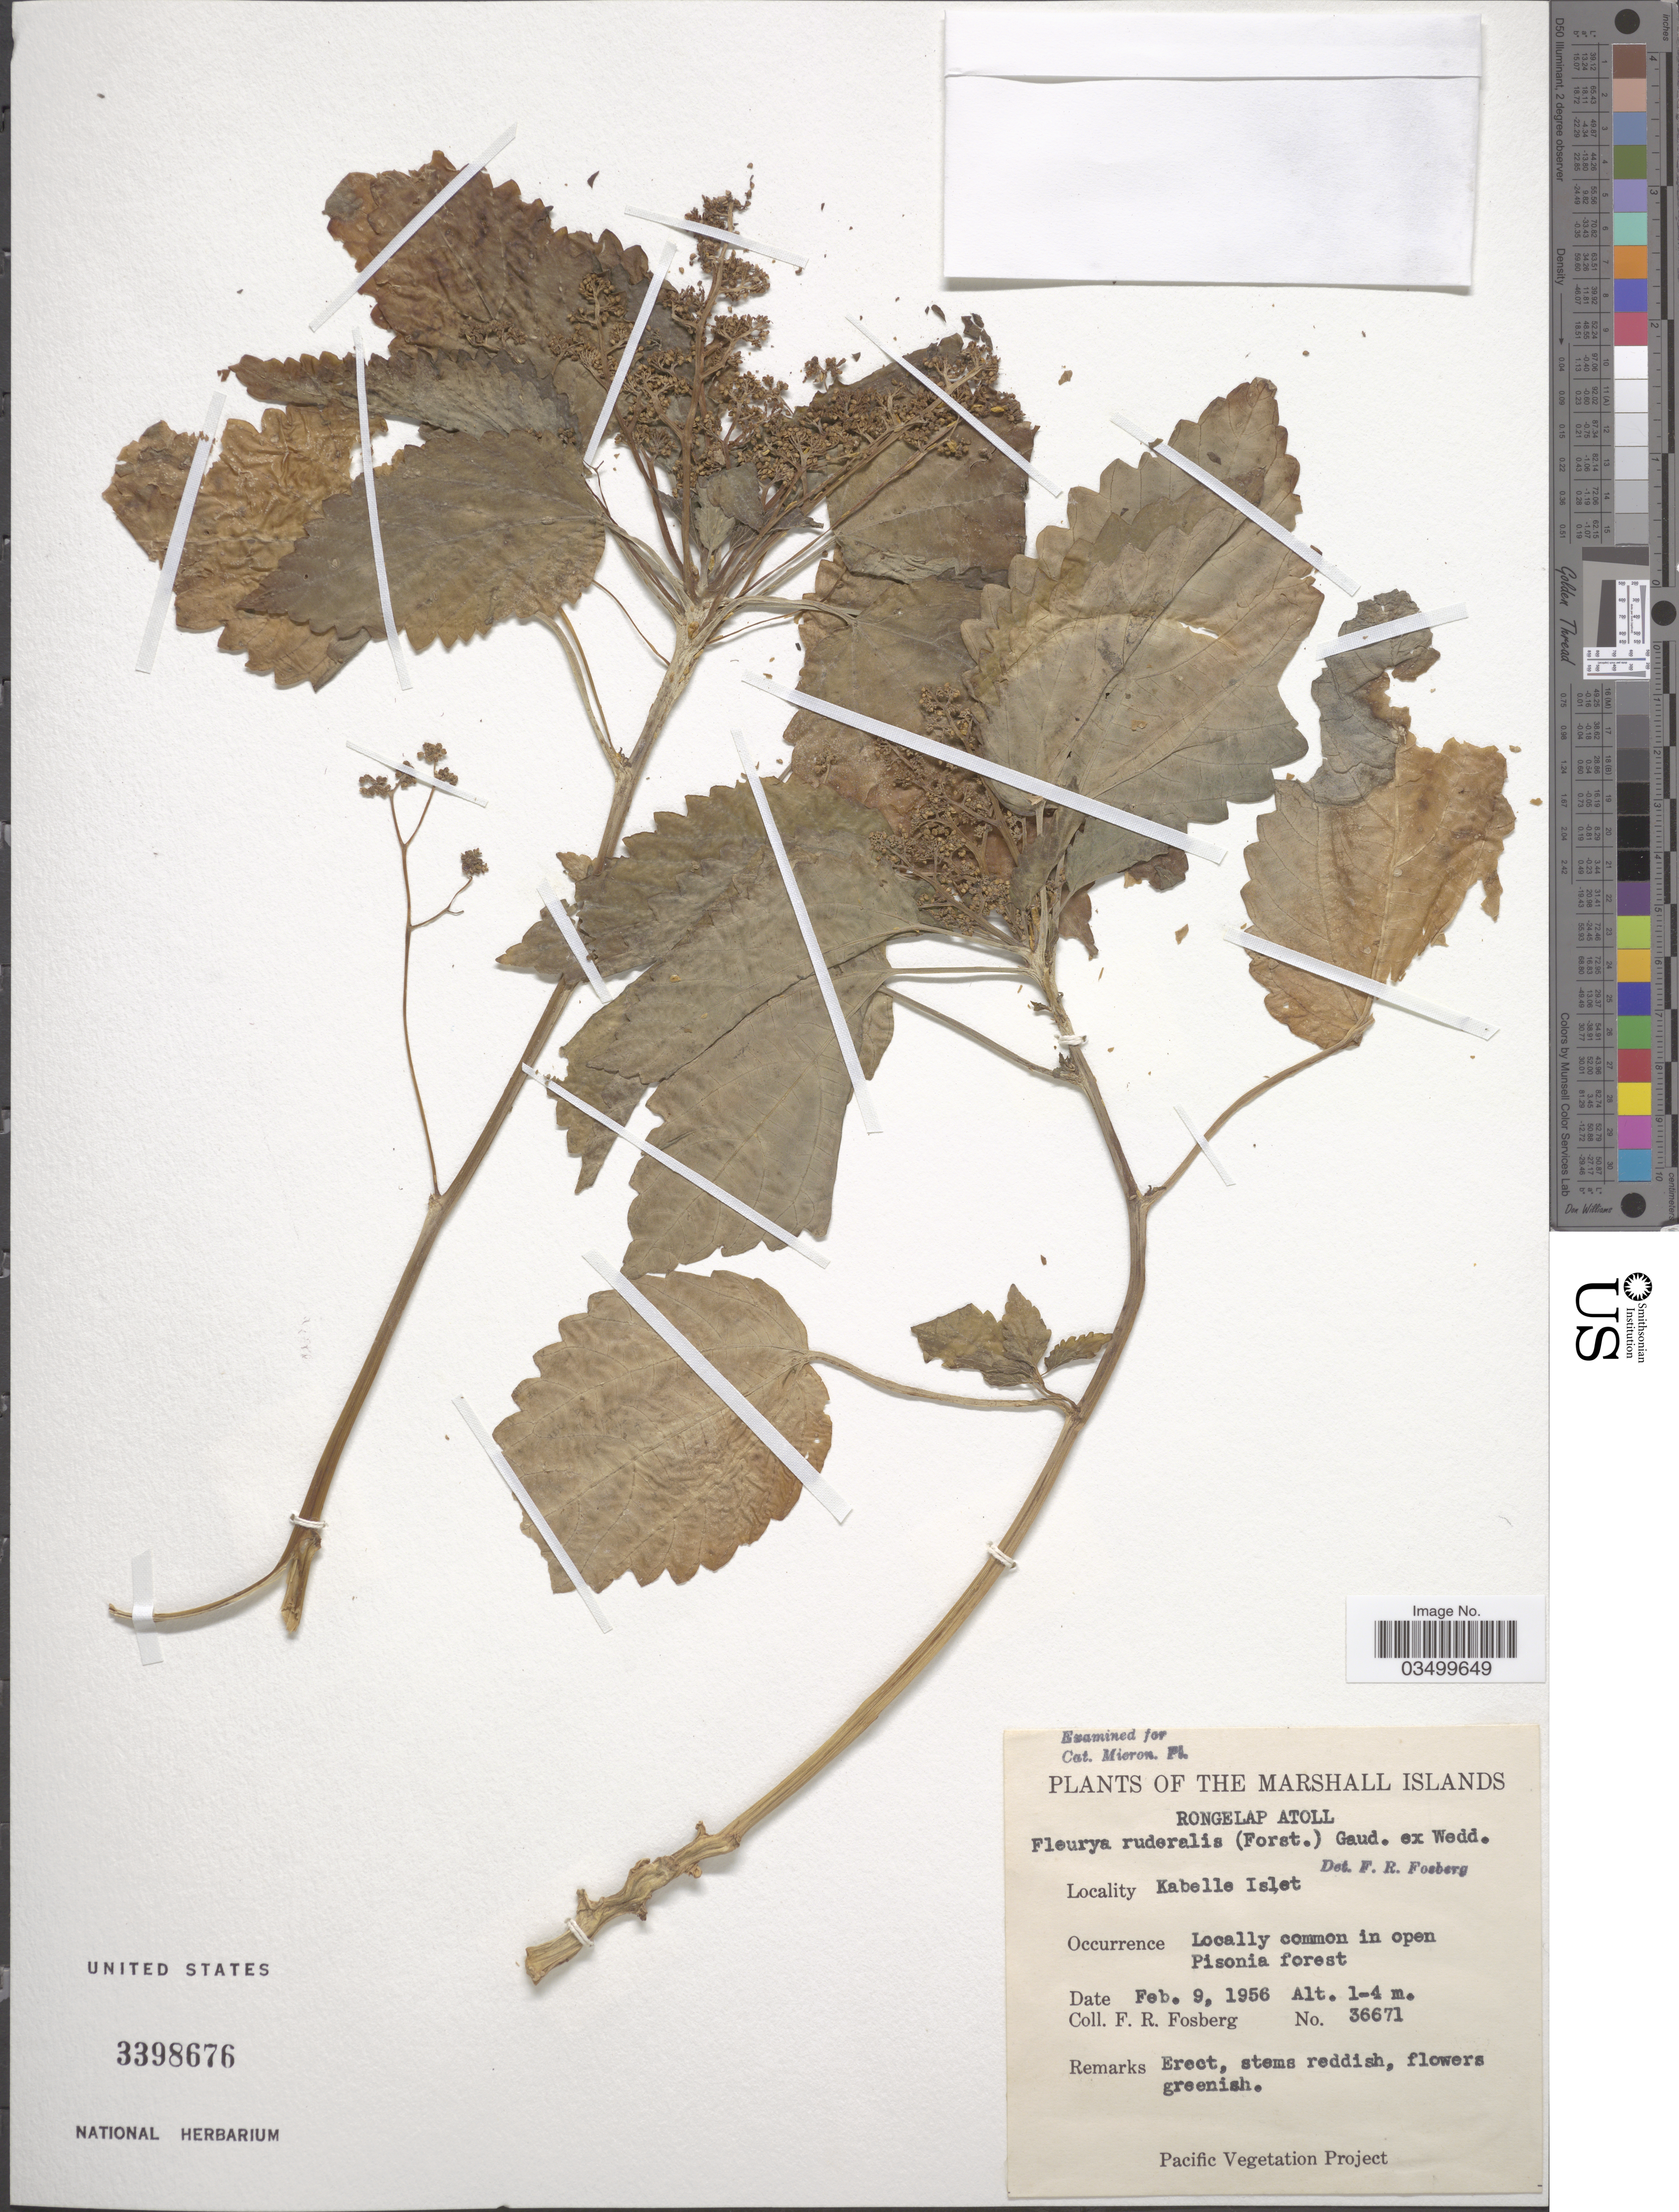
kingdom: Plantae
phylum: Tracheophyta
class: Magnoliopsida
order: Rosales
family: Urticaceae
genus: Laportea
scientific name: Laportea ruderalis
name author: (G. Forst.) Chew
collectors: F. R. Fosberg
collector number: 36671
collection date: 1956-02-09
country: Marshall Islands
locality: Rongelap Atoll. Kabelle Islet.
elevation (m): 1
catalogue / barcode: US 3398676